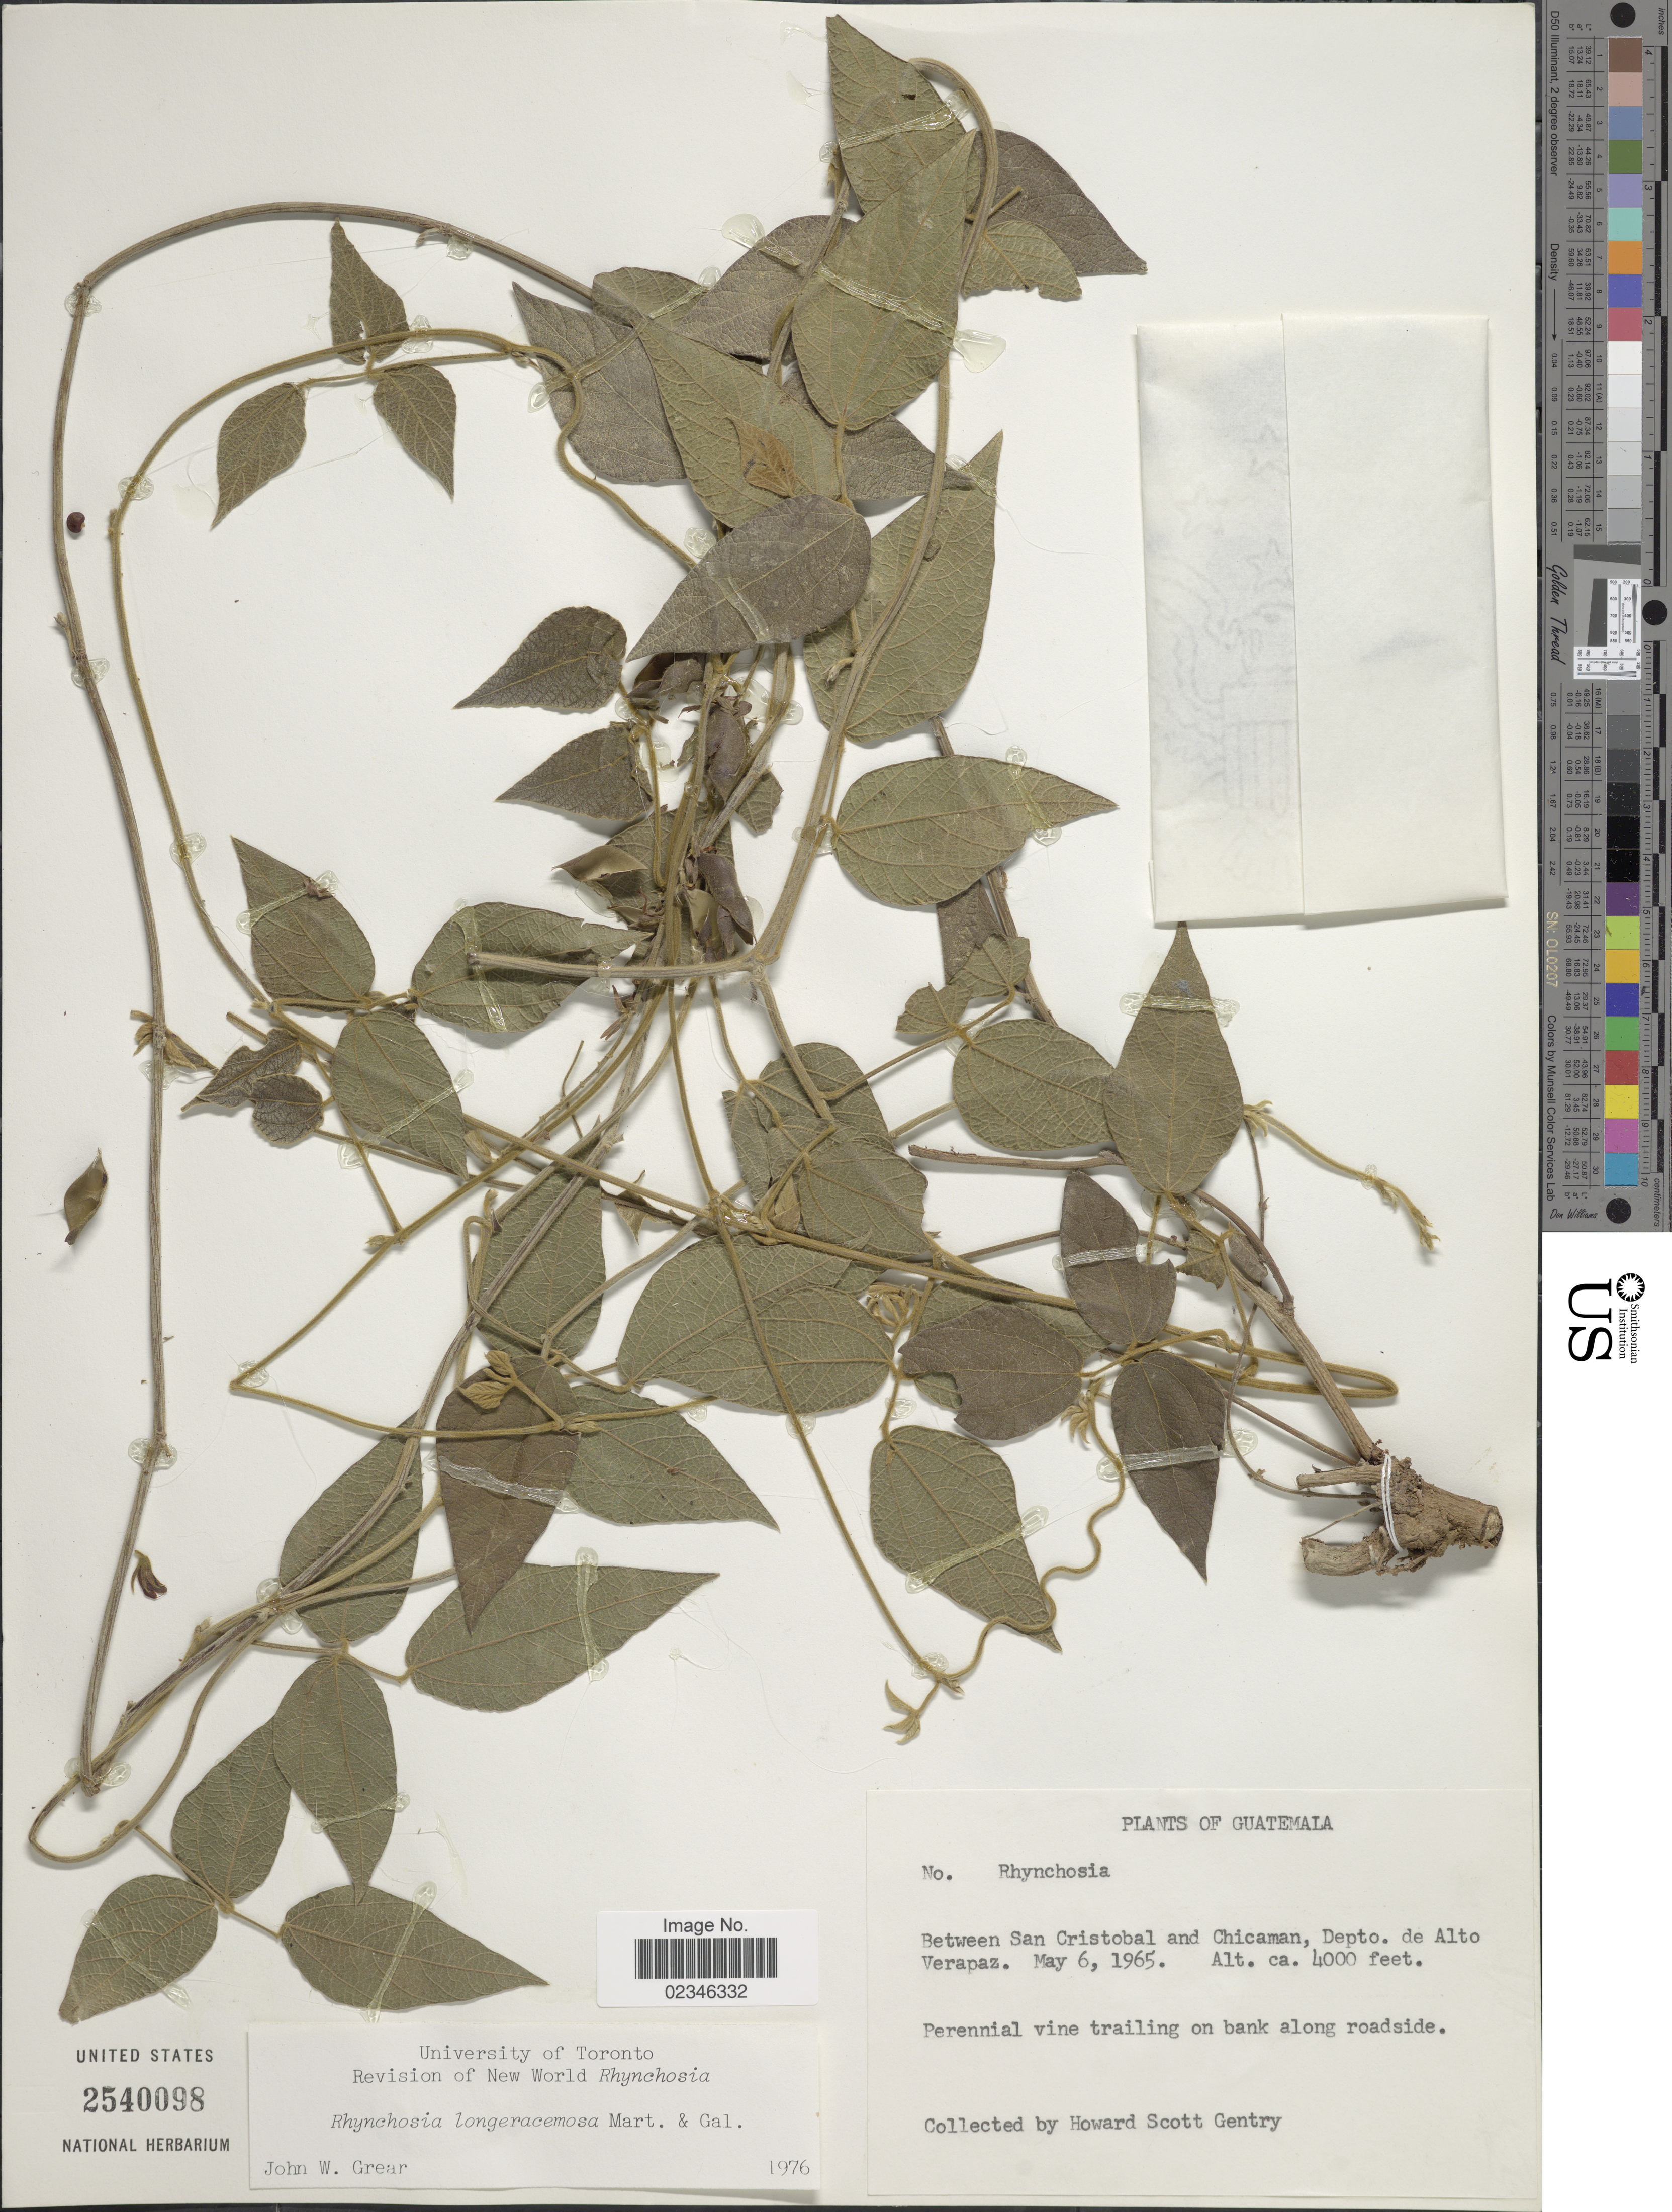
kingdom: Plantae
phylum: Tracheophyta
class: Magnoliopsida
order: Fabales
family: Fabaceae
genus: Rhynchosia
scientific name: Rhynchosia longeracemosa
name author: M. Martens & Galeotti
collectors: H. S. Gentry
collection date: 1965-05-06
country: Guatemala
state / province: Alta Verapaz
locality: Between San Cristobal and Chicaman, Depto. de Alto Verapaz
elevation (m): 1219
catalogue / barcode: US 2540098